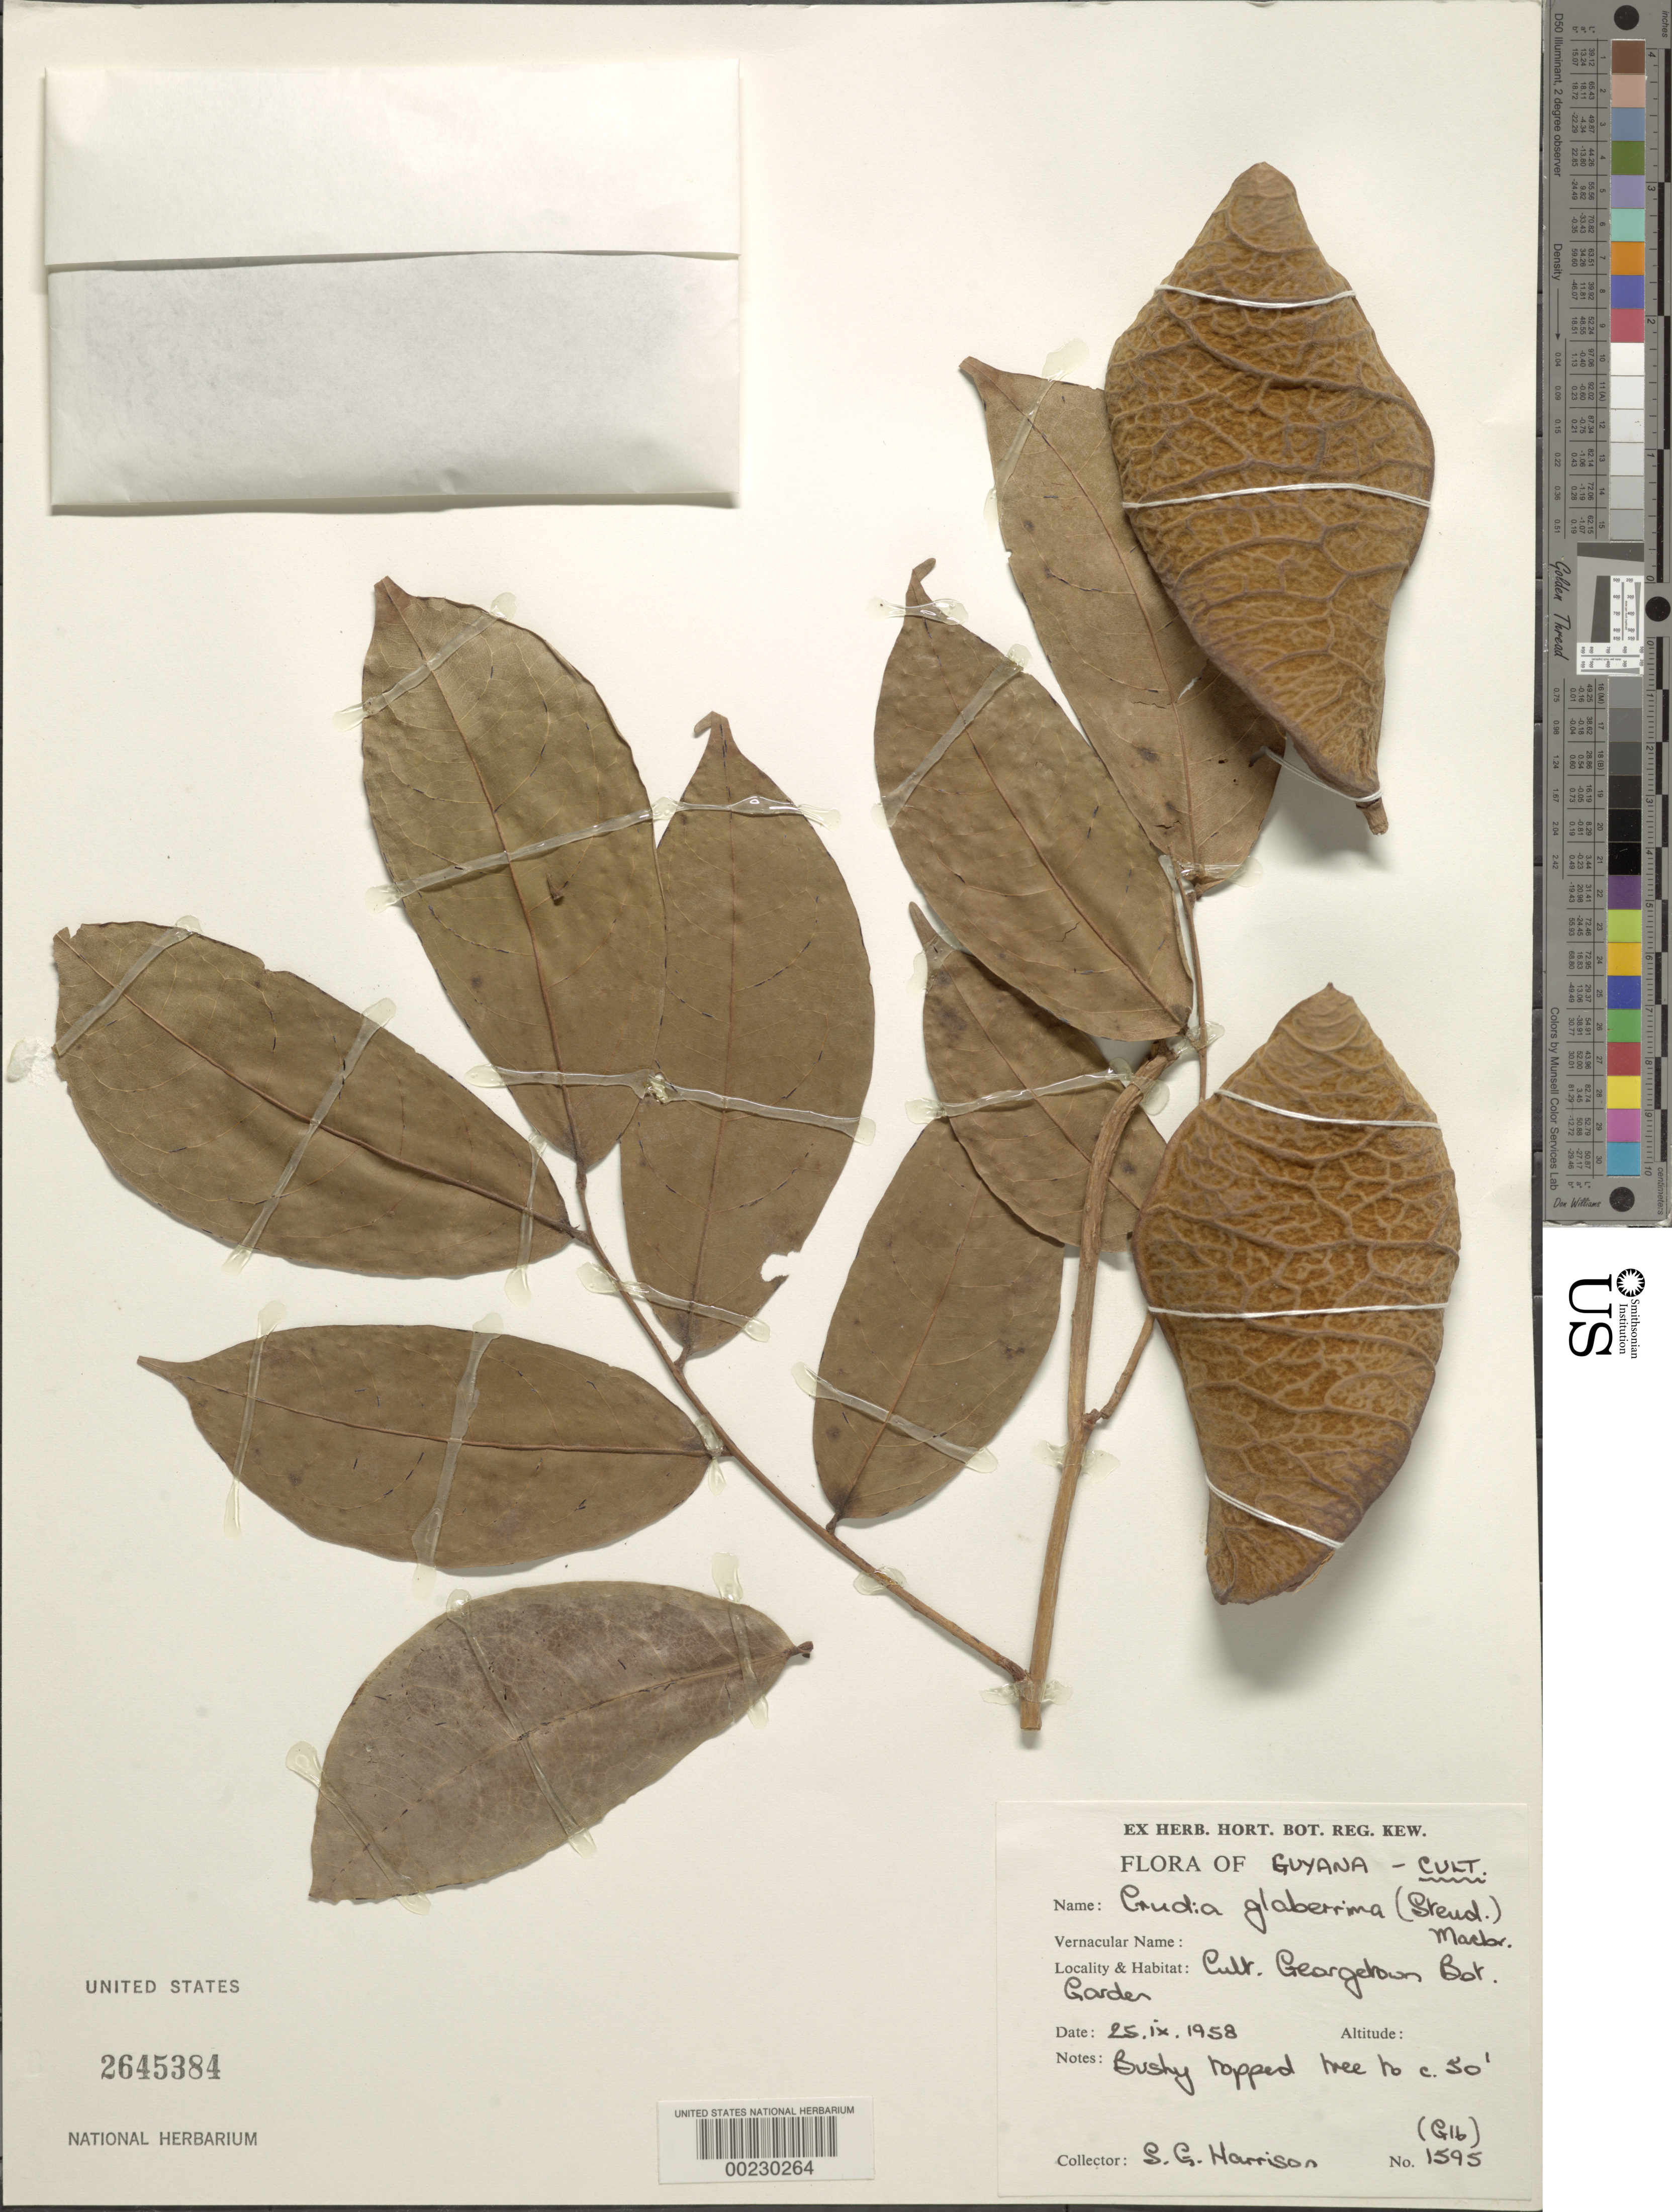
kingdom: Plantae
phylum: Tracheophyta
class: Magnoliopsida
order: Fabales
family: Fabaceae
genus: Crudia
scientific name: Crudia glaberrima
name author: (Steud.) J.F. Macbr.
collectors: S. G. Harrison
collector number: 1595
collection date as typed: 25 Sep 1958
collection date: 1958-09-25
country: Guyana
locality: Georgetown botanical garden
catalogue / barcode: US 2645384